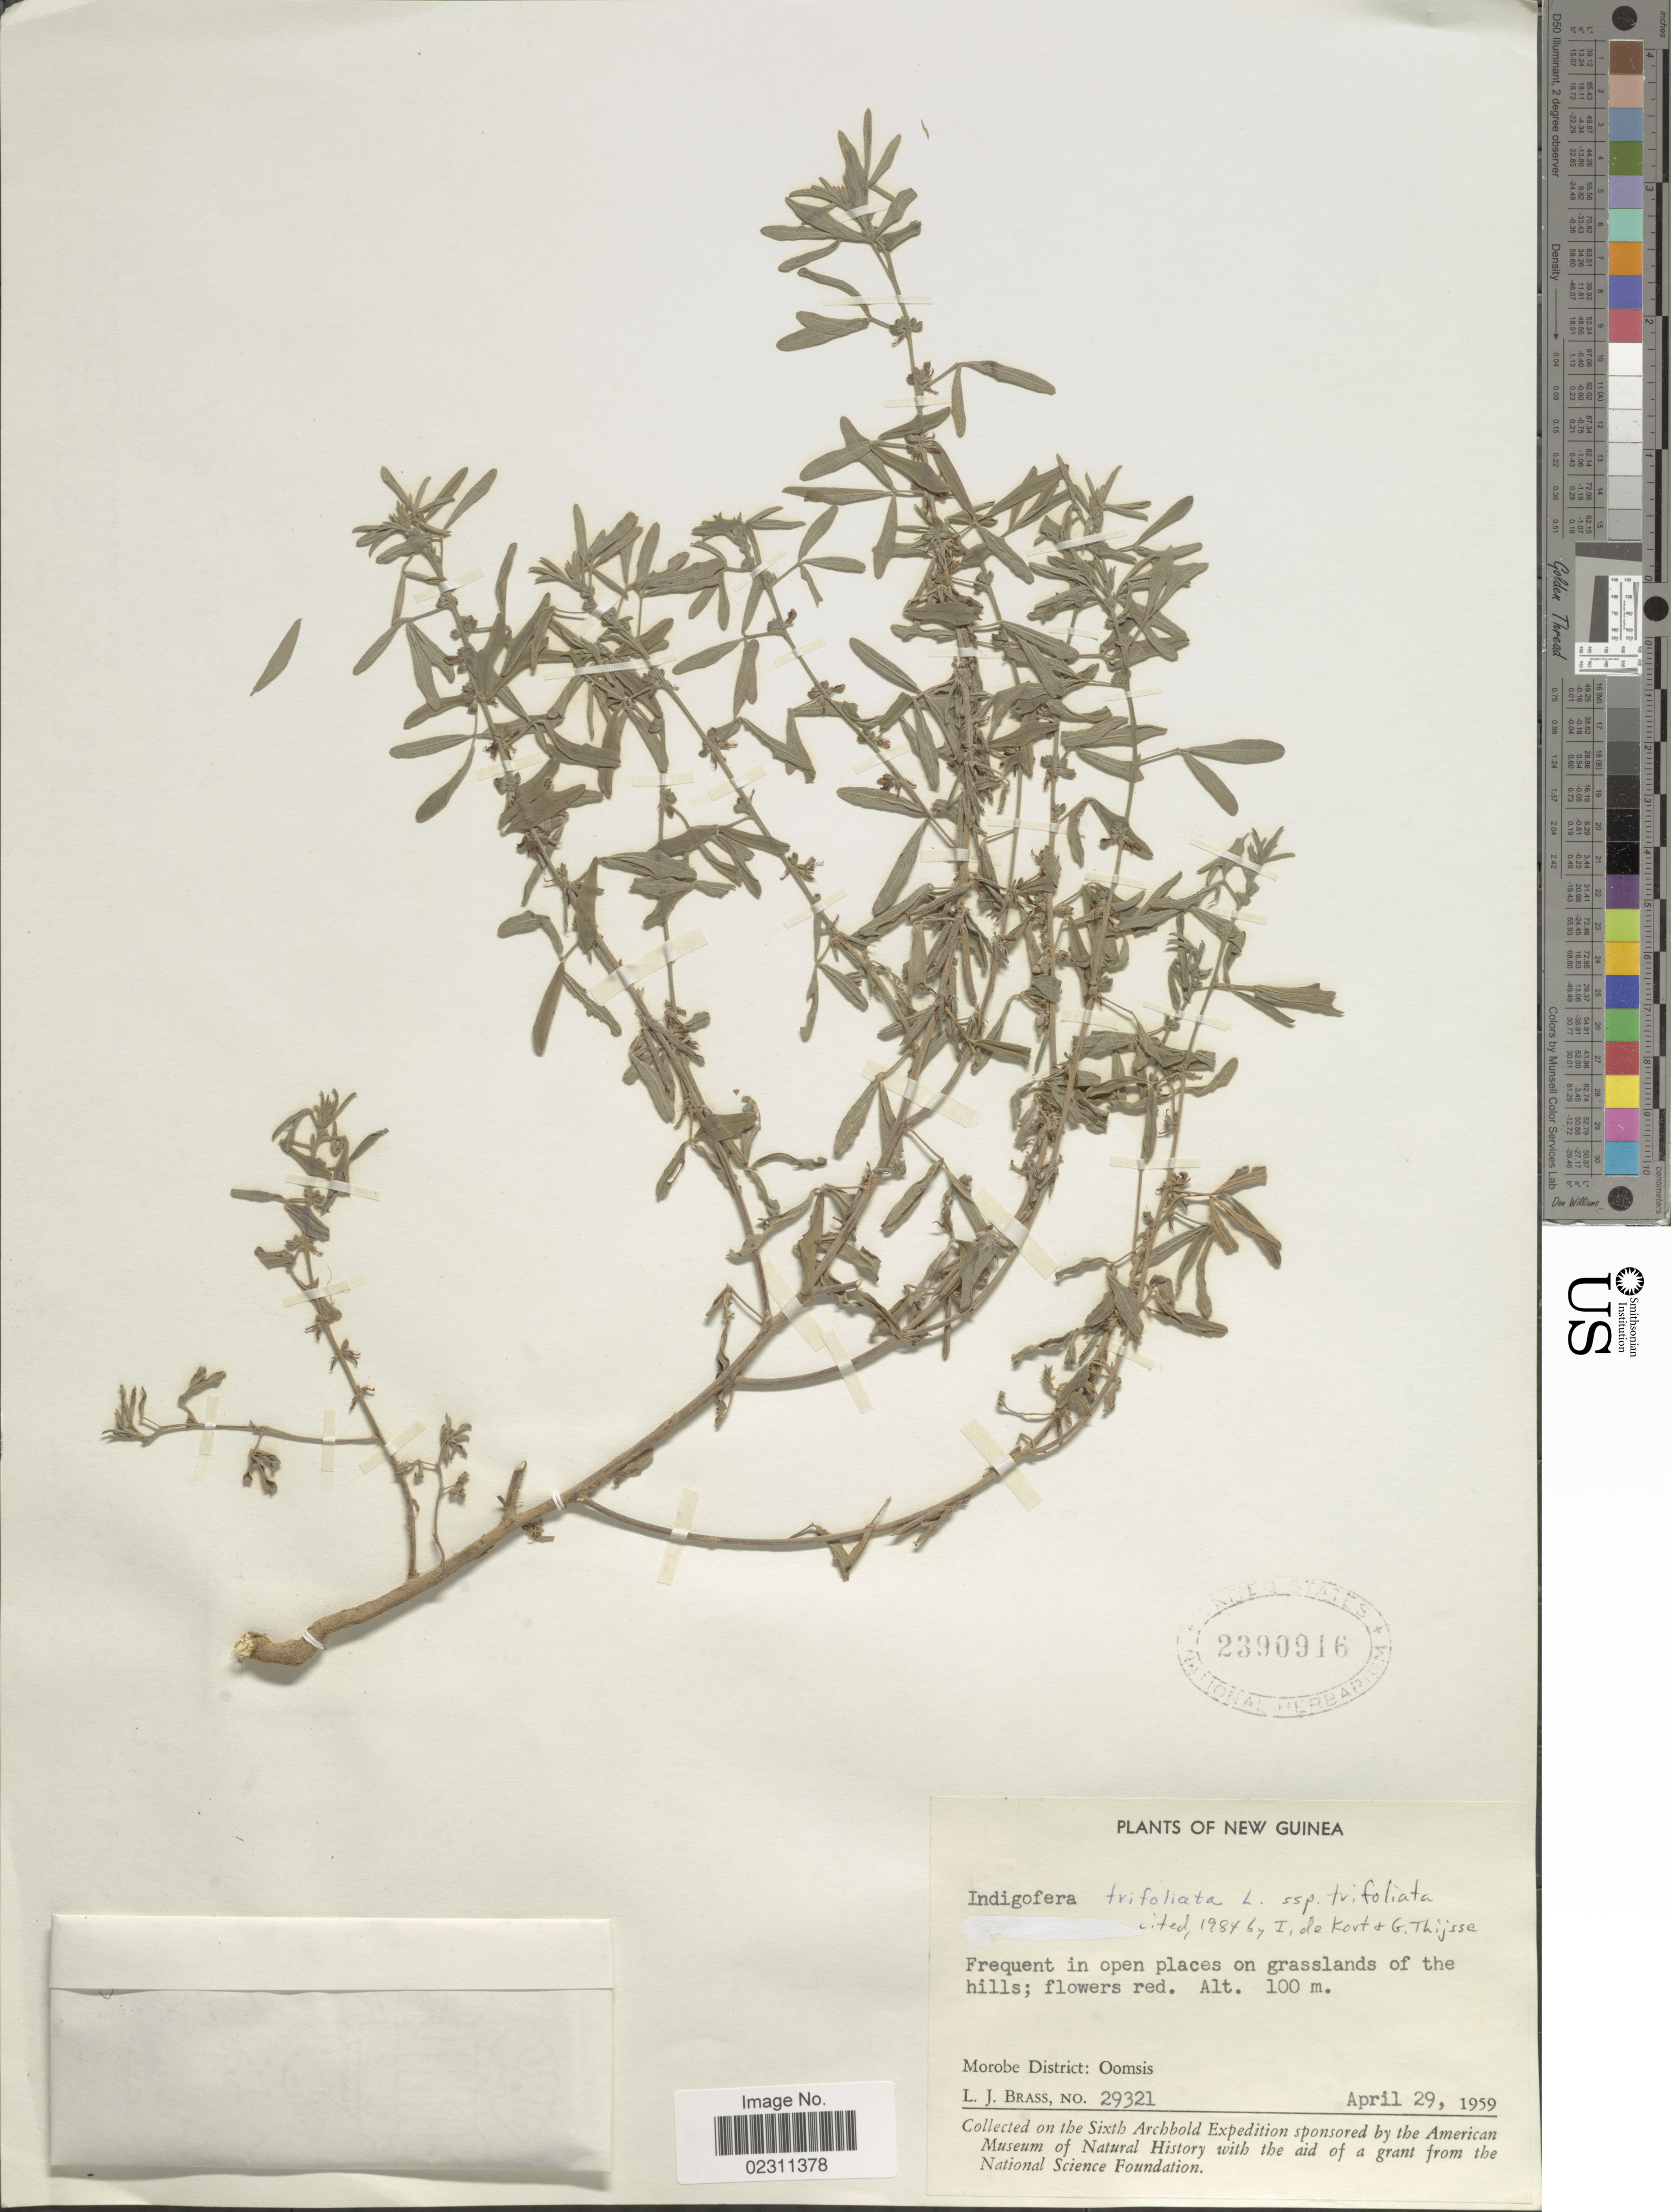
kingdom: Plantae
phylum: Tracheophyta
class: Magnoliopsida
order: Fabales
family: Fabaceae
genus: Indigofera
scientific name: Indigofera trifoliata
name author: L.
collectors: L. J. Brass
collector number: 29321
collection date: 1959-04-29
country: Papua New Guinea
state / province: Morobe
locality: Morobe District: Oomsis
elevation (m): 100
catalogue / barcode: US 2390916